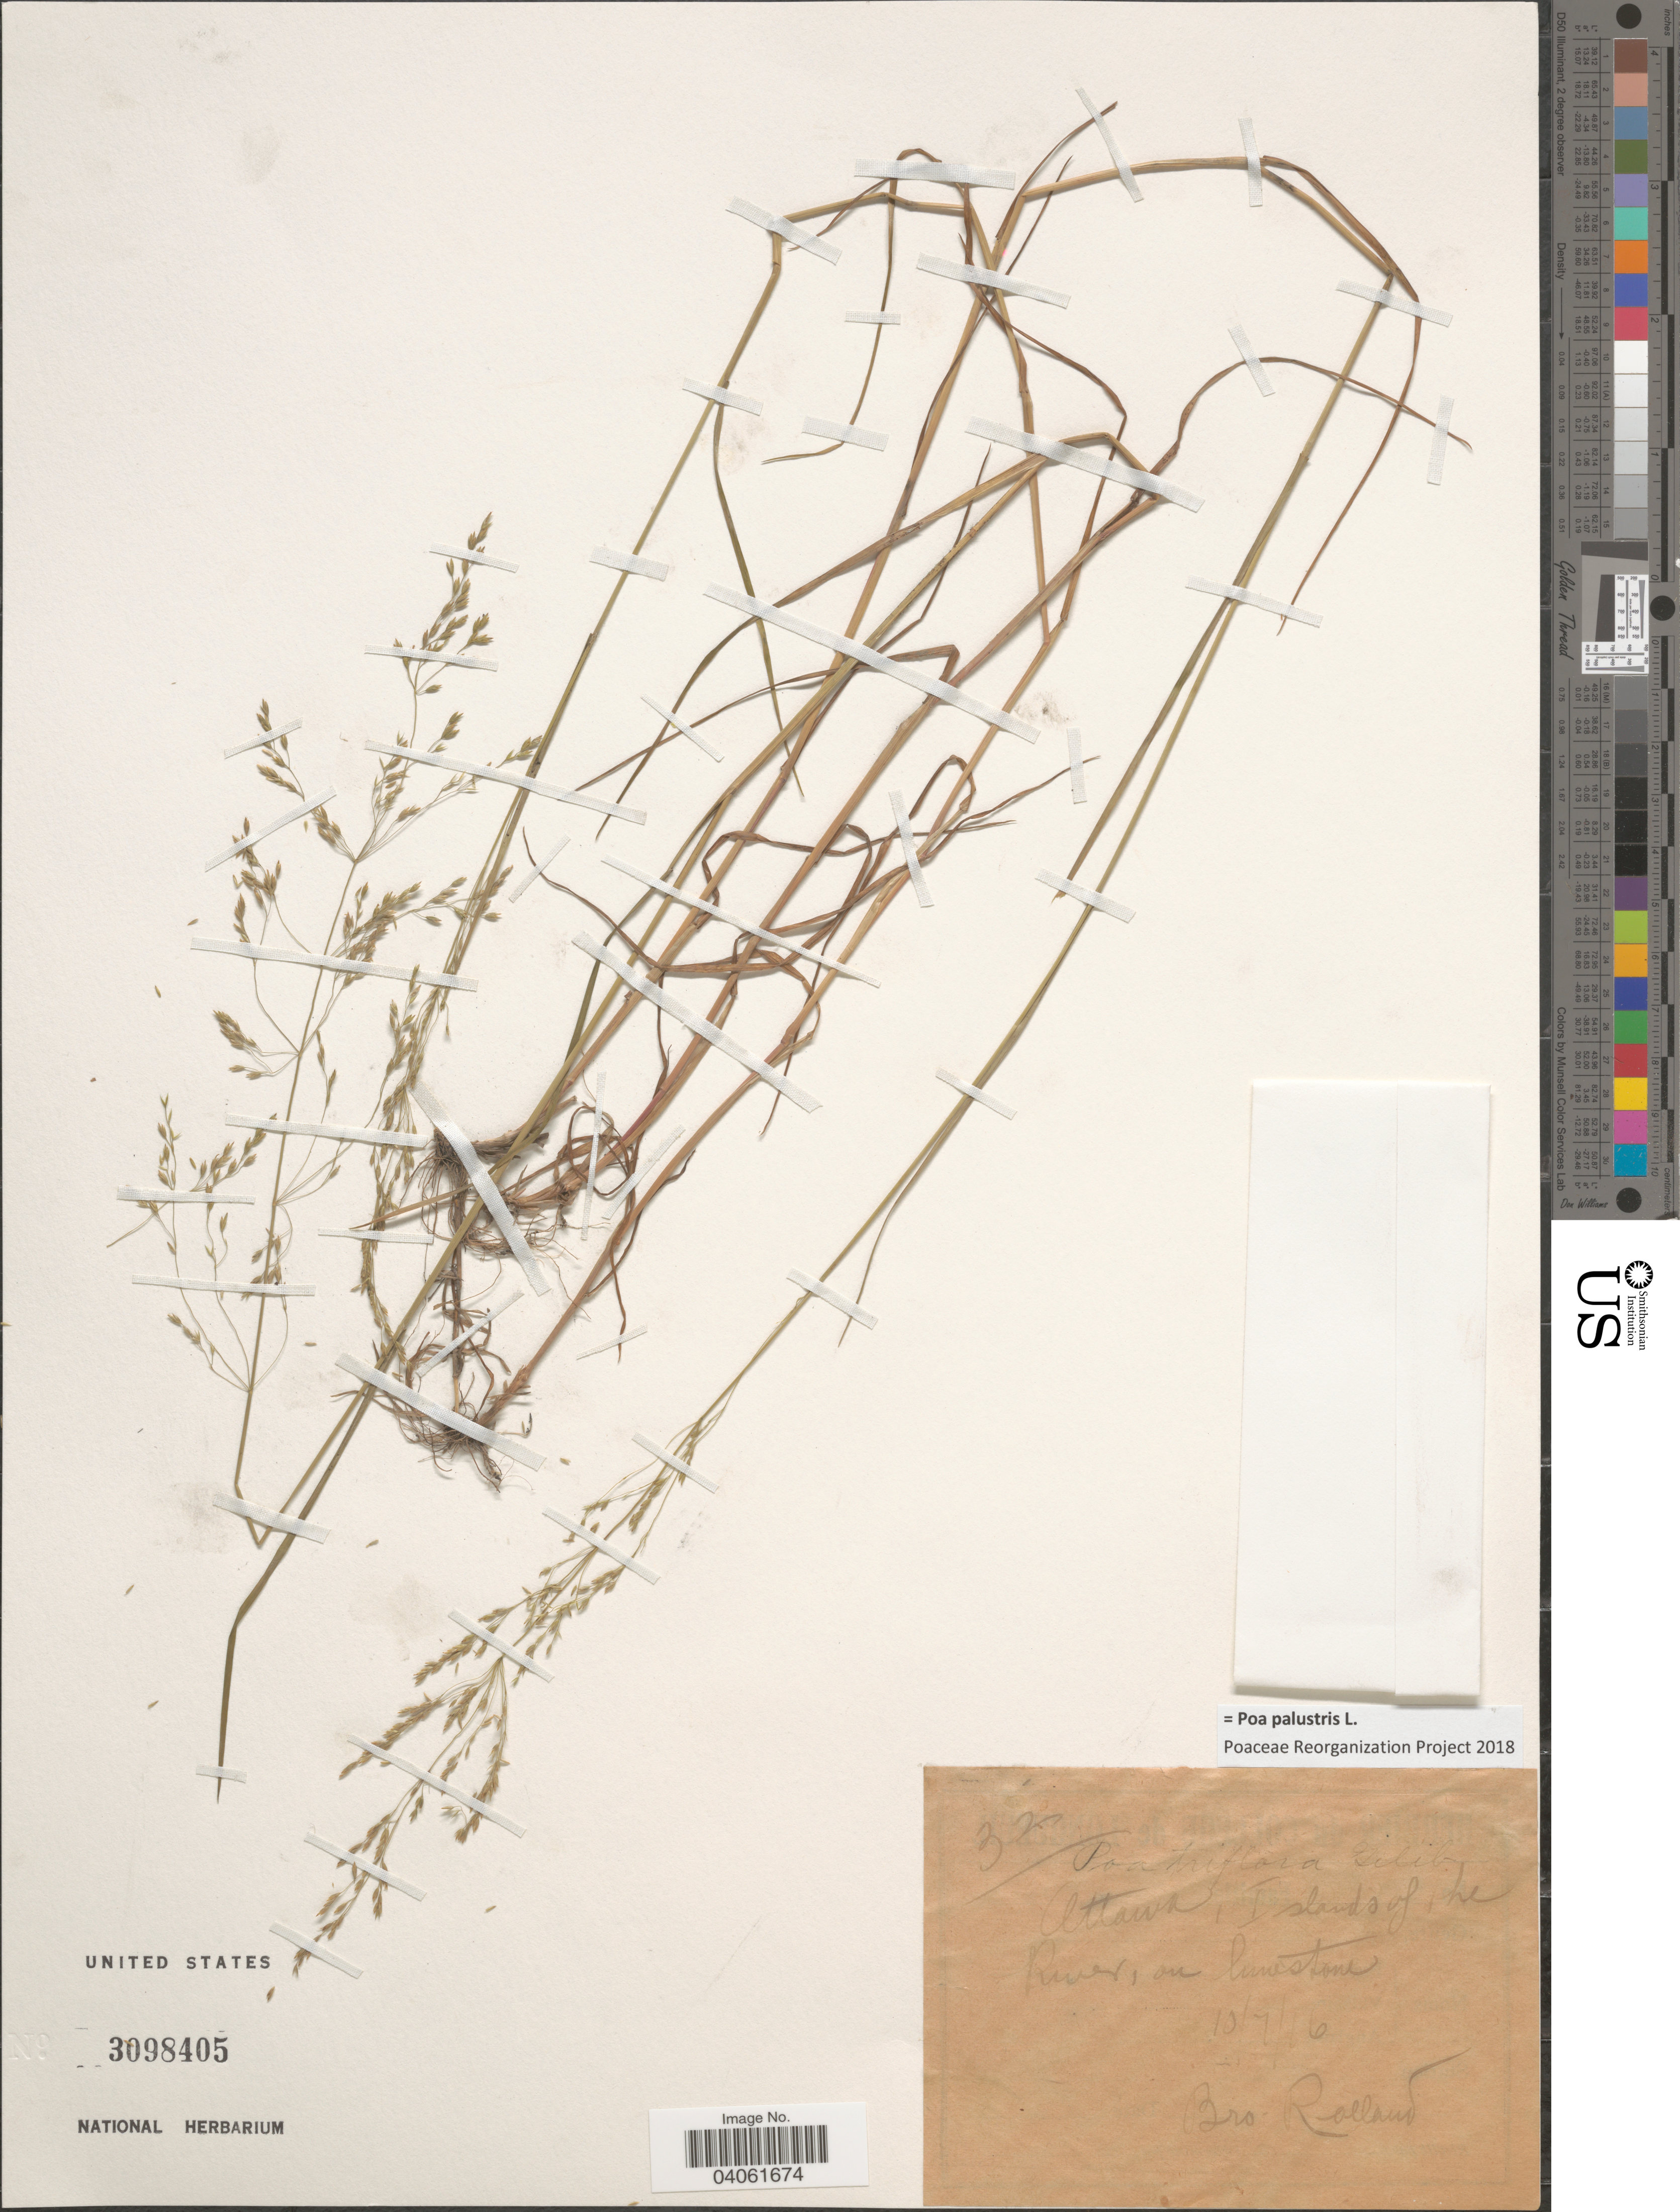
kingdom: Plantae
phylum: Tracheophyta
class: Liliopsida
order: Poales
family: Poaceae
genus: Poa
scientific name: Poa palustris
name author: L.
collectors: B. Rolland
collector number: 32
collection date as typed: Transcribed d/m/y: 10/7/16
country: Canada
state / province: Ontario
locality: Ottawa, Islands of the River, on limestone.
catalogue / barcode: US 3098405